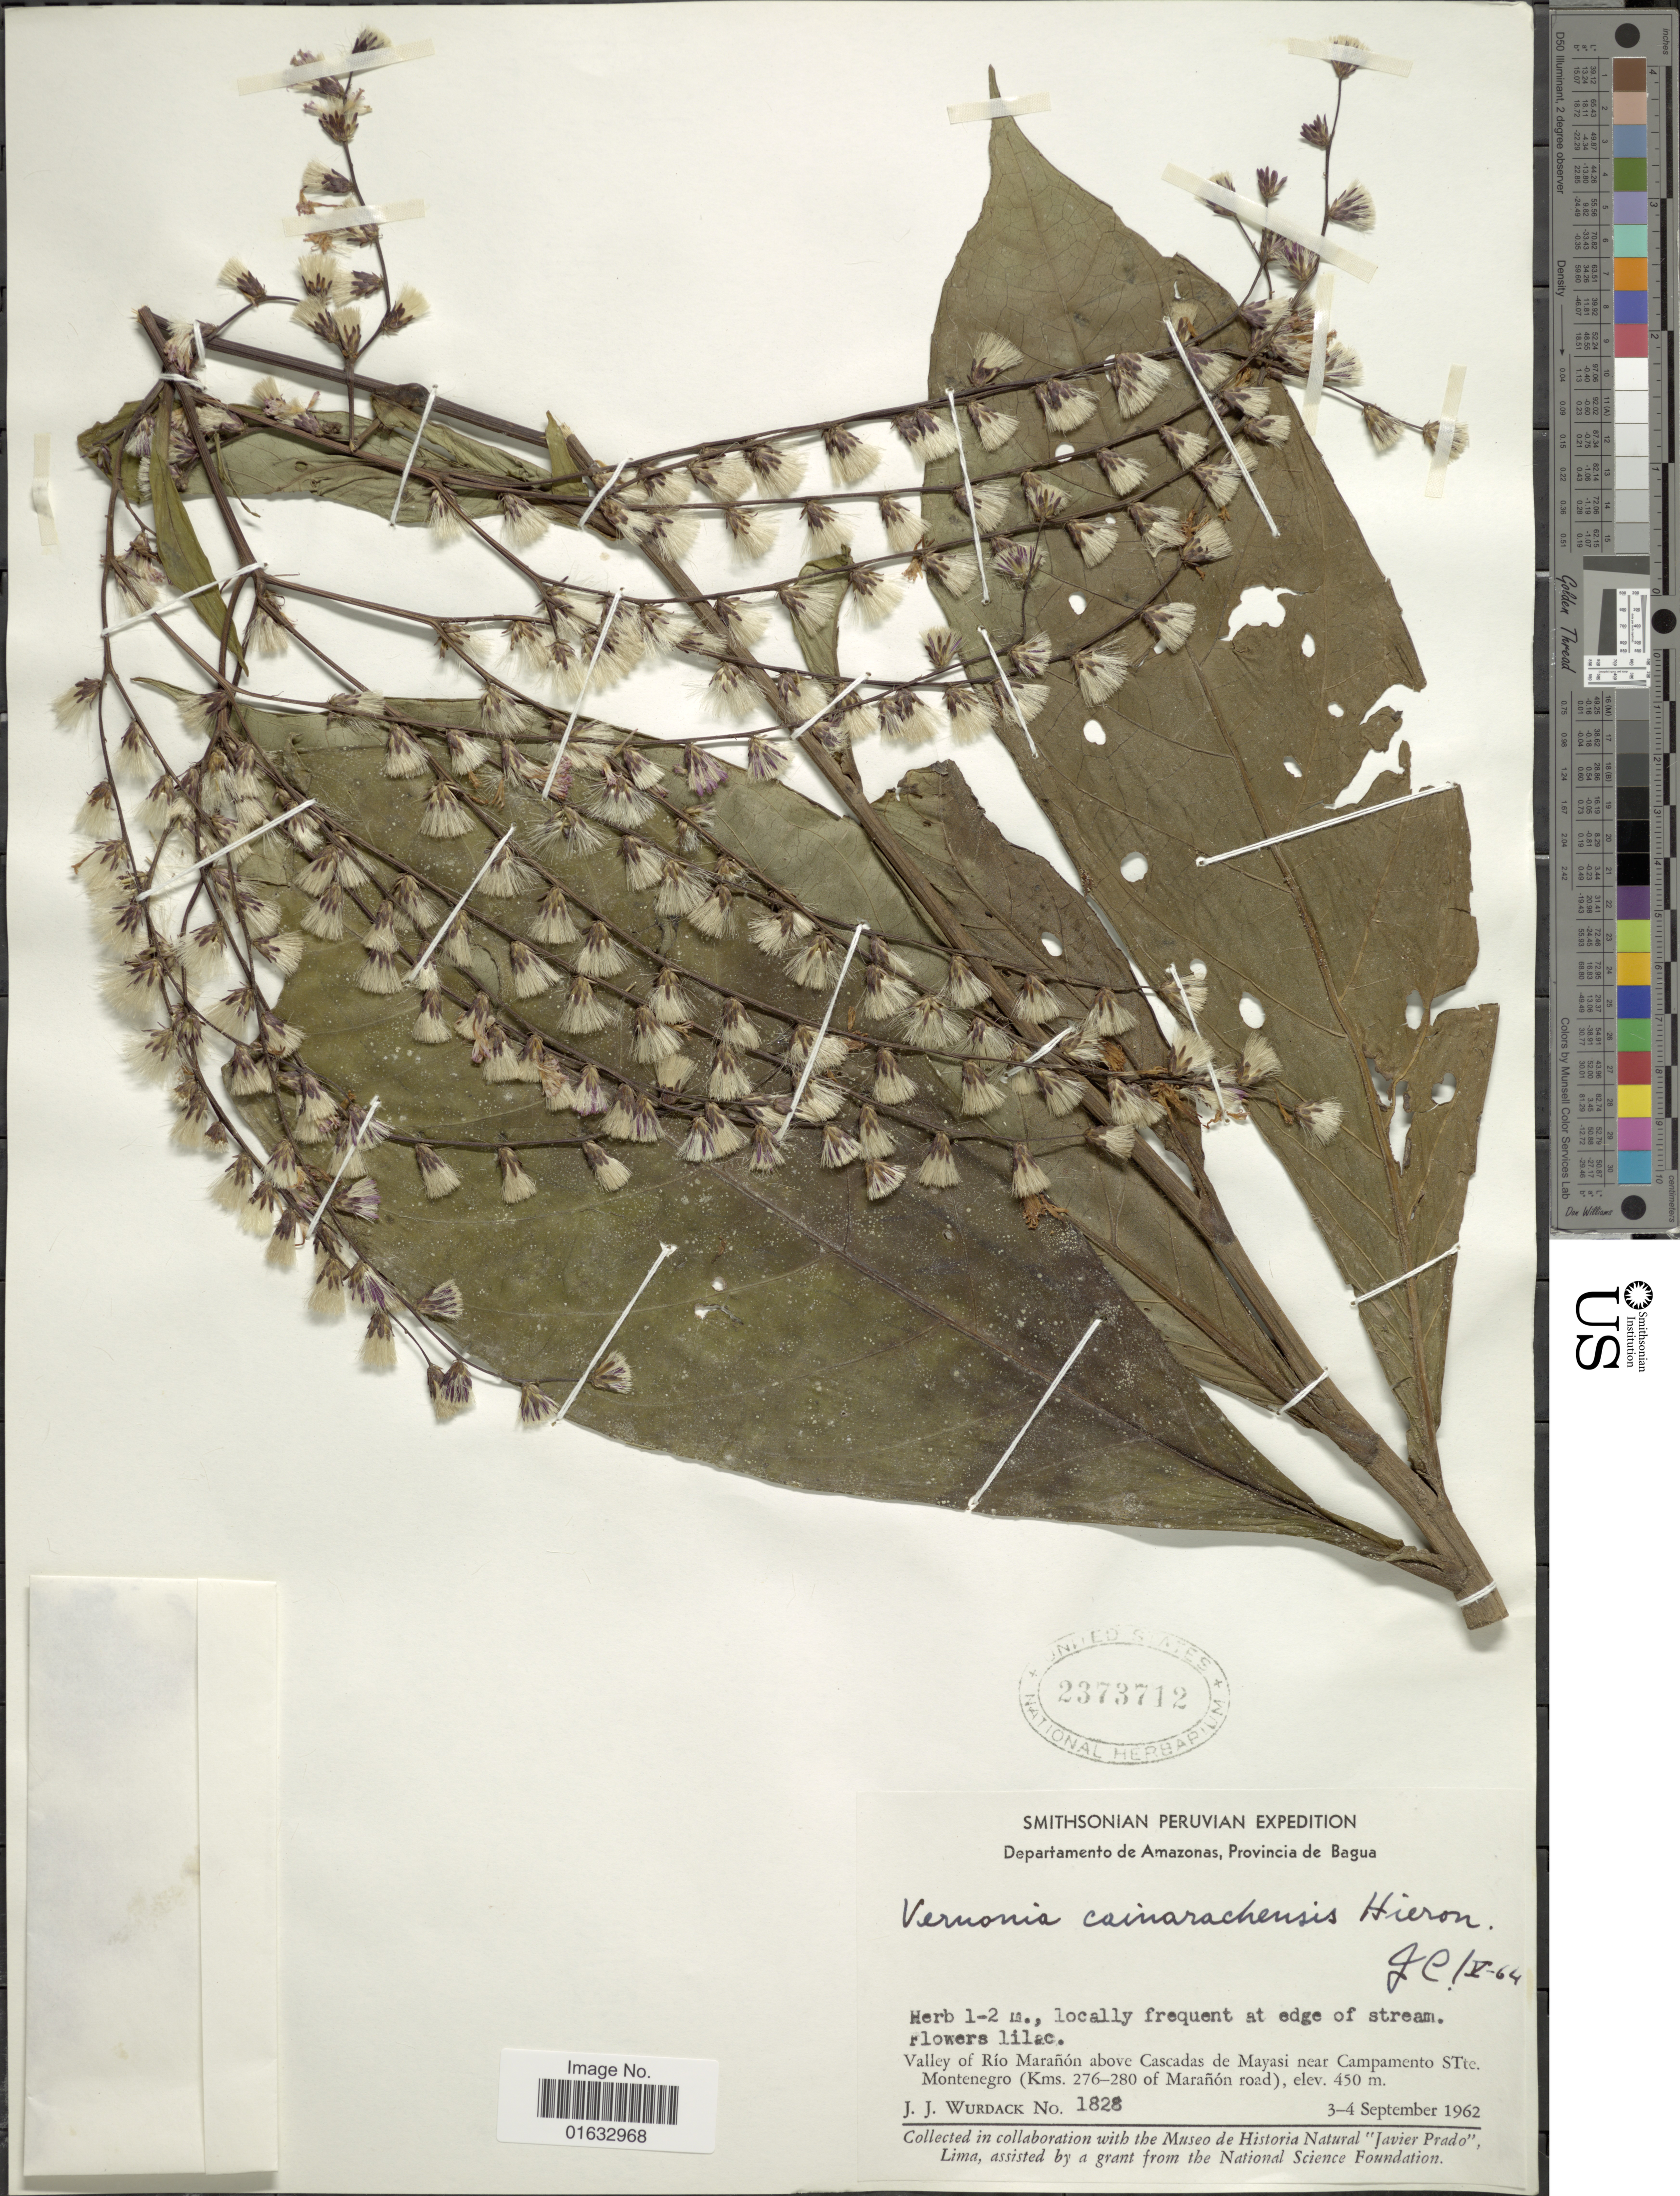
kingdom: Plantae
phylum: Tracheophyta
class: Magnoliopsida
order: Asterales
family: Asteraceae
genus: Eirmocephala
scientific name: Eirmocephala cainarachiensis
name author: (Hieron.) H. Rob.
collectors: J. J. Wurdack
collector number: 1828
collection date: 1962-09-03/1962-09-04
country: Peru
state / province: Amazonas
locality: Departamento de Amazonas, Provincia de Bagua, Valley of Río Marañón above Cascadas de Mayasi near Campamento Stte Montenegro 9Kms. 276-280 of Marañón road).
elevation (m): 450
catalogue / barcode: US 2373712